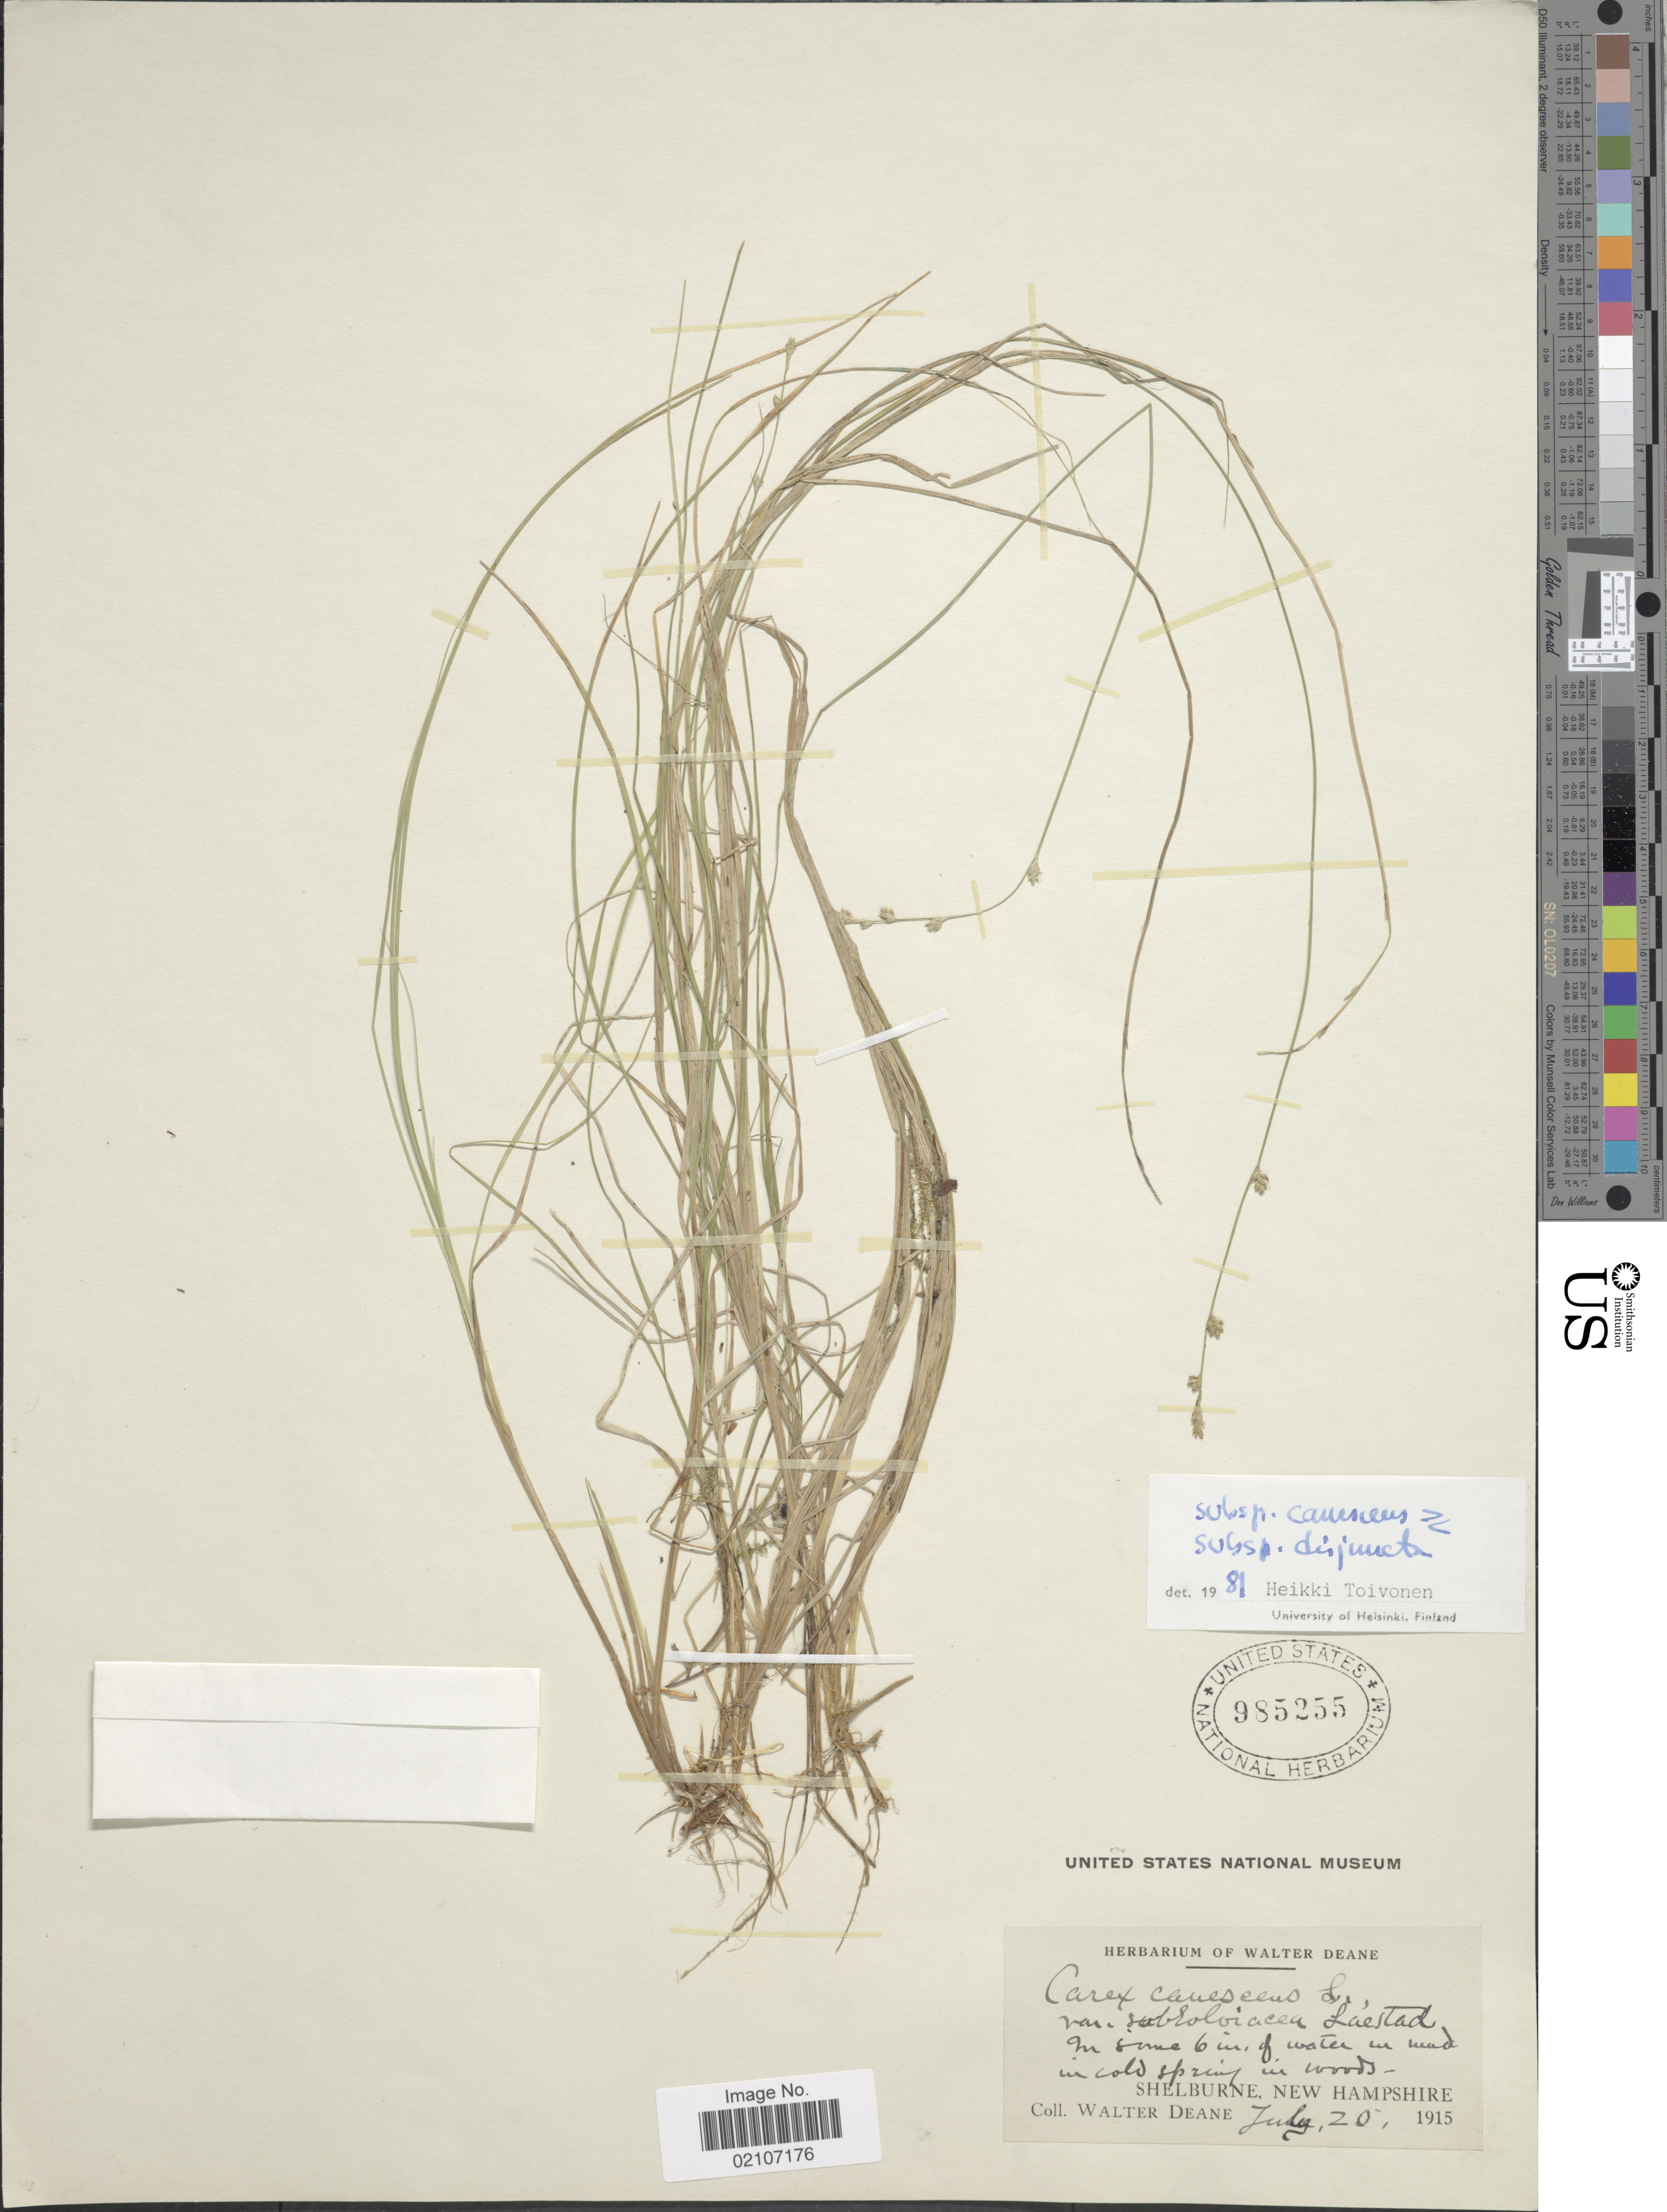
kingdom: Plantae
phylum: Tracheophyta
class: Liliopsida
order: Poales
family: Cyperaceae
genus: Carex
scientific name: Carex canescens var. disjuncta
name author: Fernald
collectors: W. Deane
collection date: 1915-07-20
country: United States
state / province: New Hampshire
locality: Cold Springs in woods, Shelburne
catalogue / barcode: US 985255